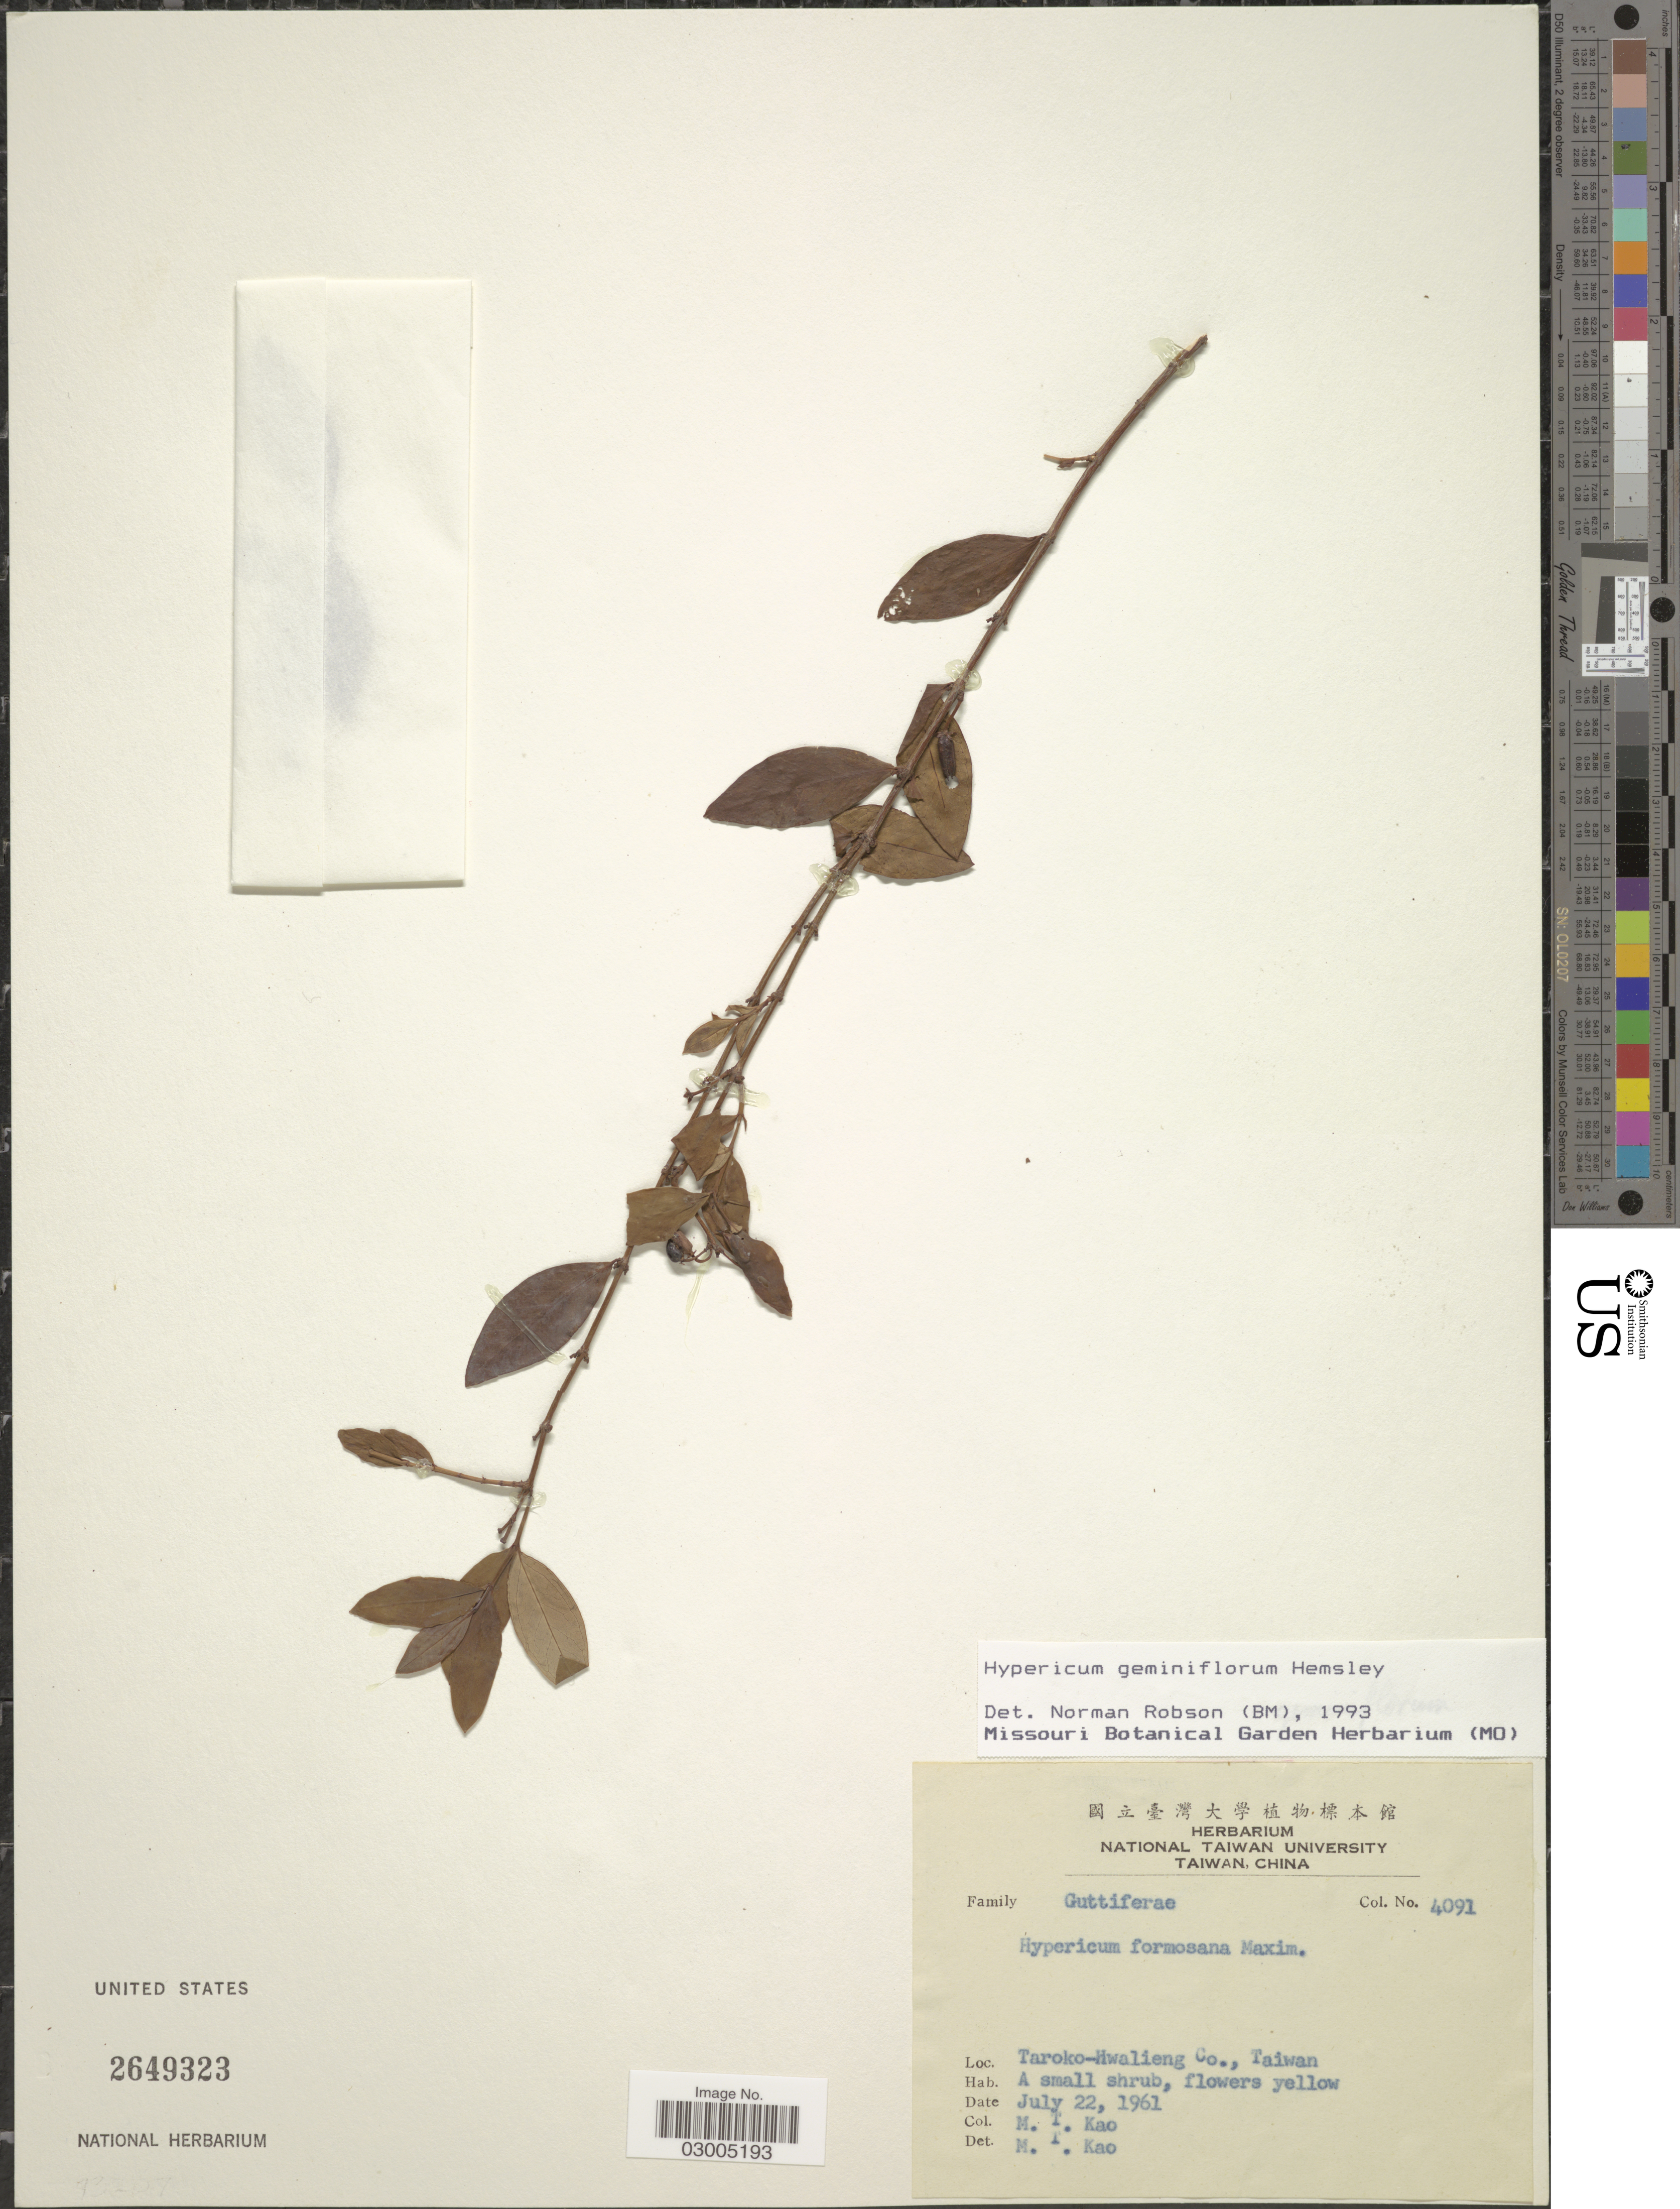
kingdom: Plantae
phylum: Tracheophyta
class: Magnoliopsida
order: Malpighiales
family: Hypericaceae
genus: Hypericum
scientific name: Hypericum geminiflorum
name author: Hemsl.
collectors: M. T. Kao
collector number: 4091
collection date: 1961-07-22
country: Taiwan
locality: Taroko-Hwalieng Co.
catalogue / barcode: US 2649323